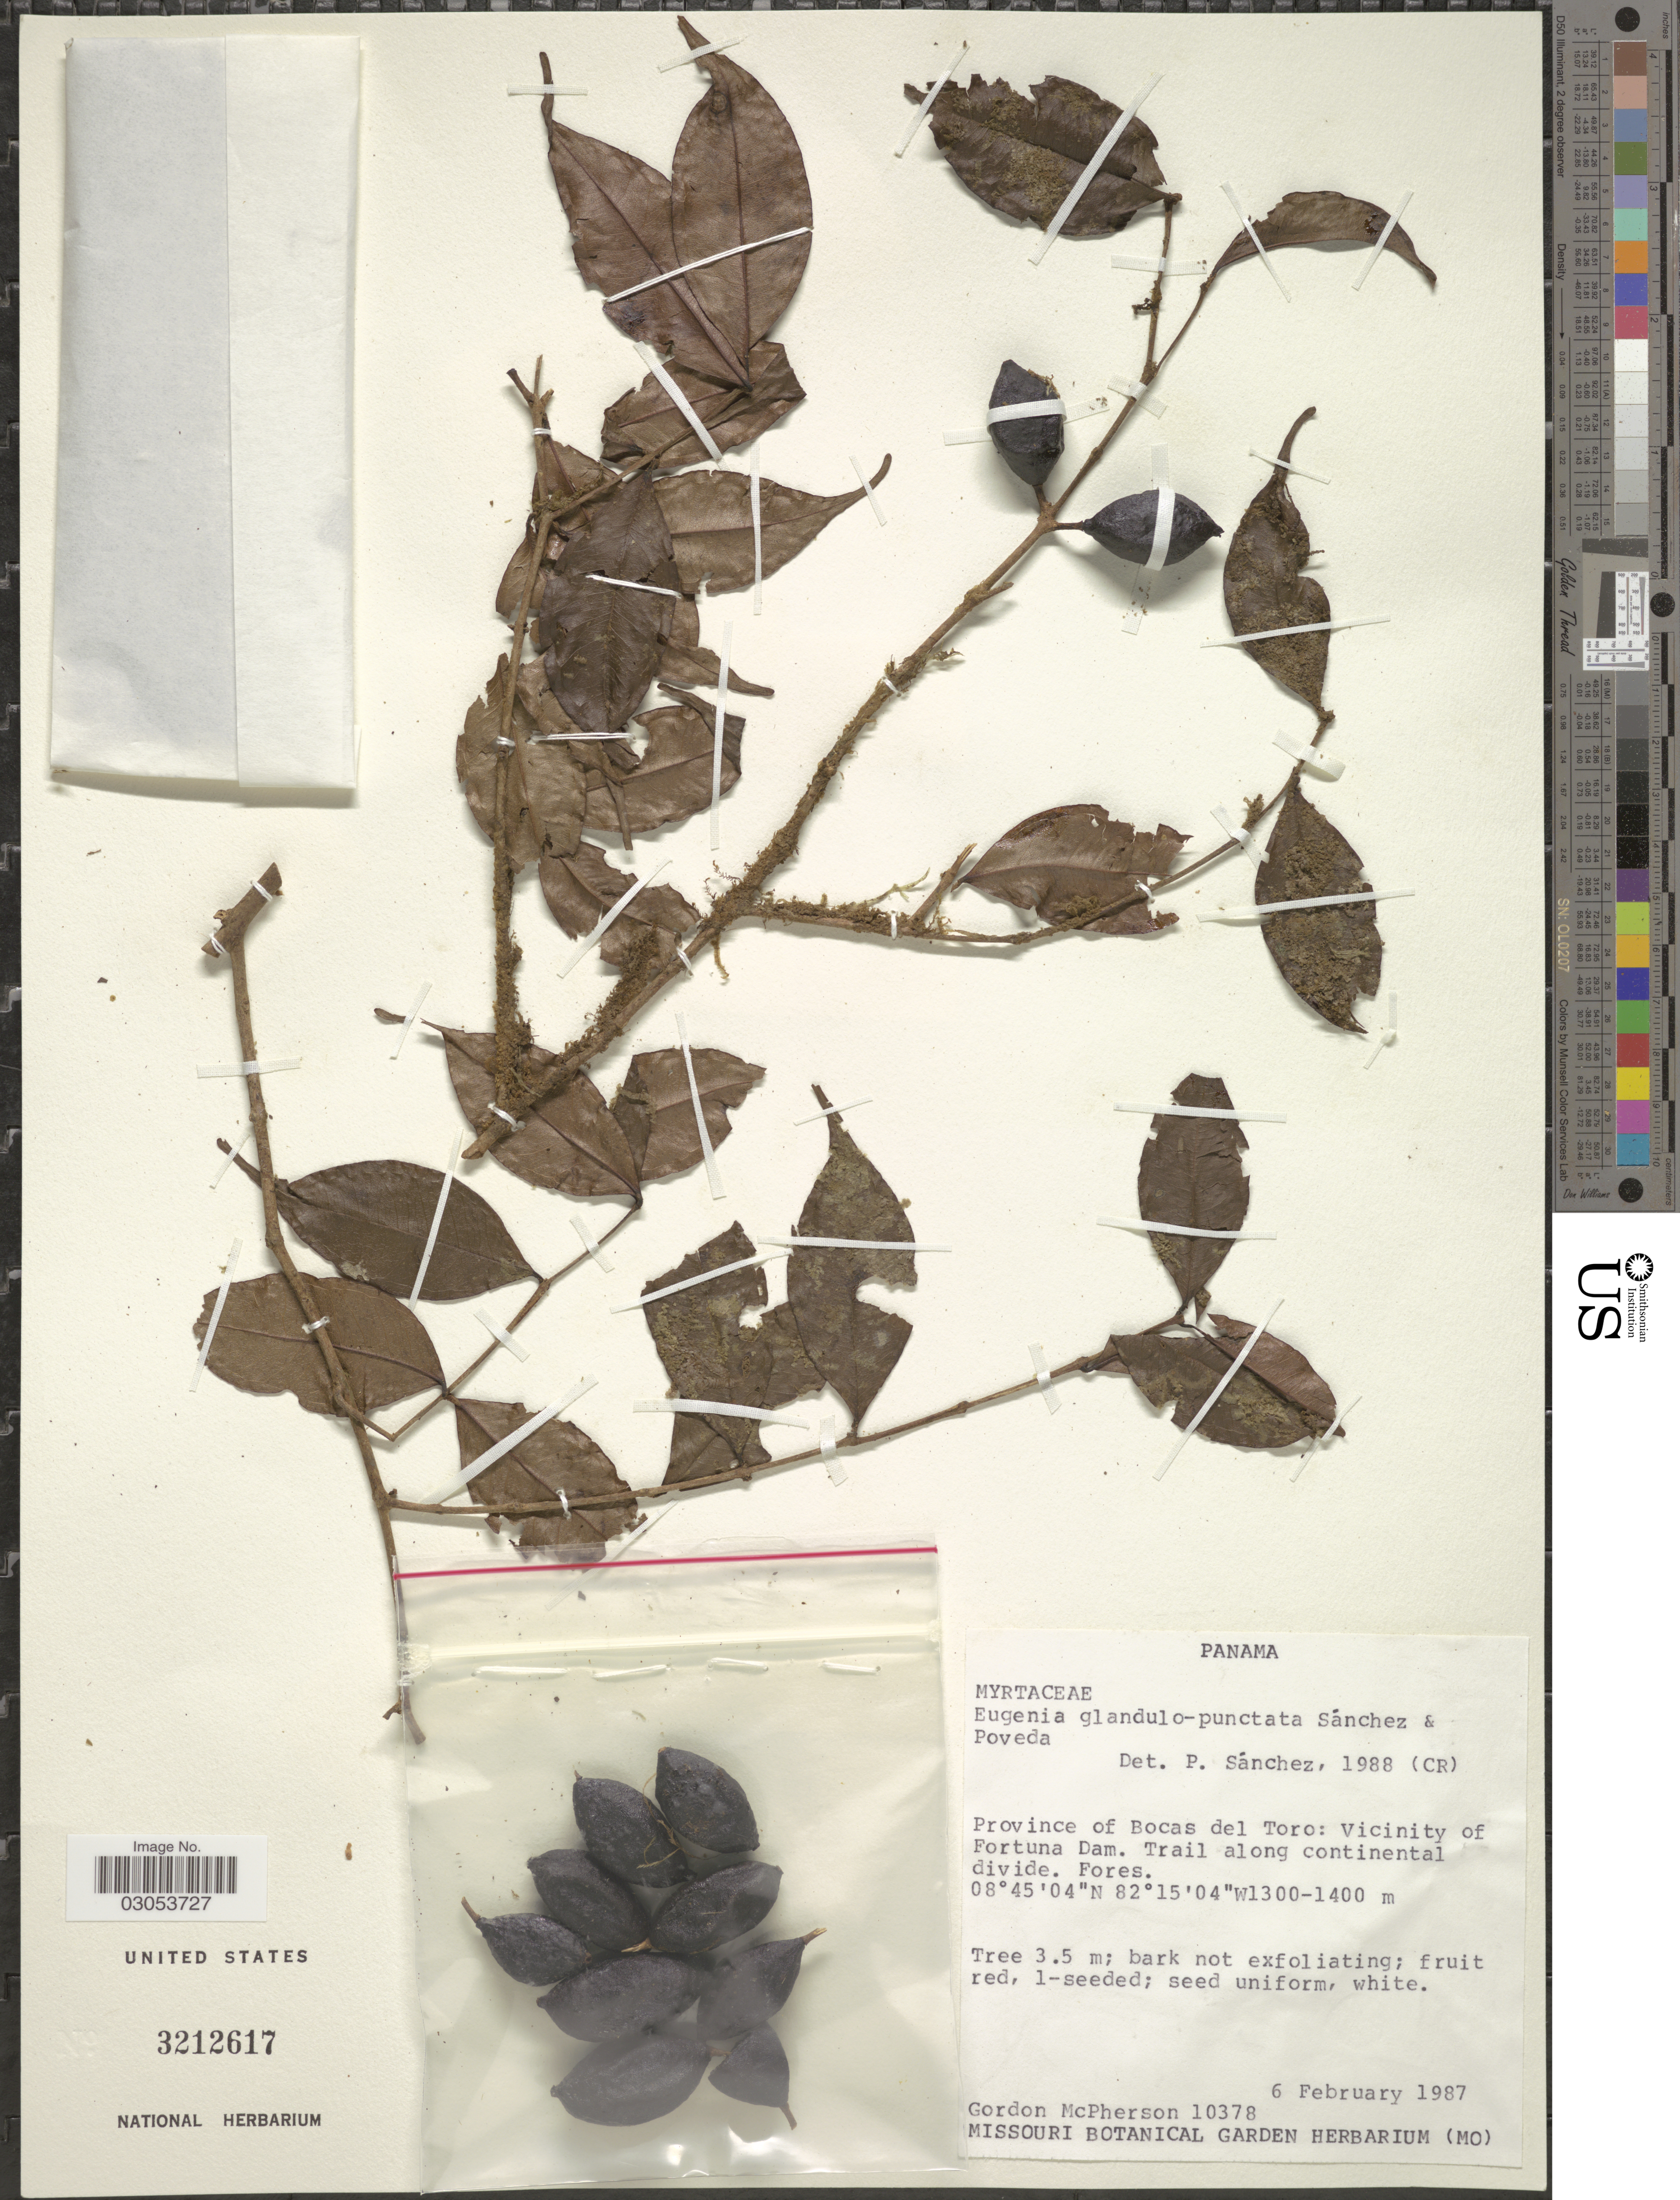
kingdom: Plantae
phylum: Tracheophyta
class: Magnoliopsida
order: Myrtales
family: Myrtaceae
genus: Eugenia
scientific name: Eugenia glandulosopunctata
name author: P.E. Sánchez & Poveda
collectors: G. D. McPherson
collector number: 10378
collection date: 1987-02-06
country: Panama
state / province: Bocas del Toro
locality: Vicinity of Fortuna Dam. Trail along contonental divide. Fores.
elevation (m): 1300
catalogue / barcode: US 3212617